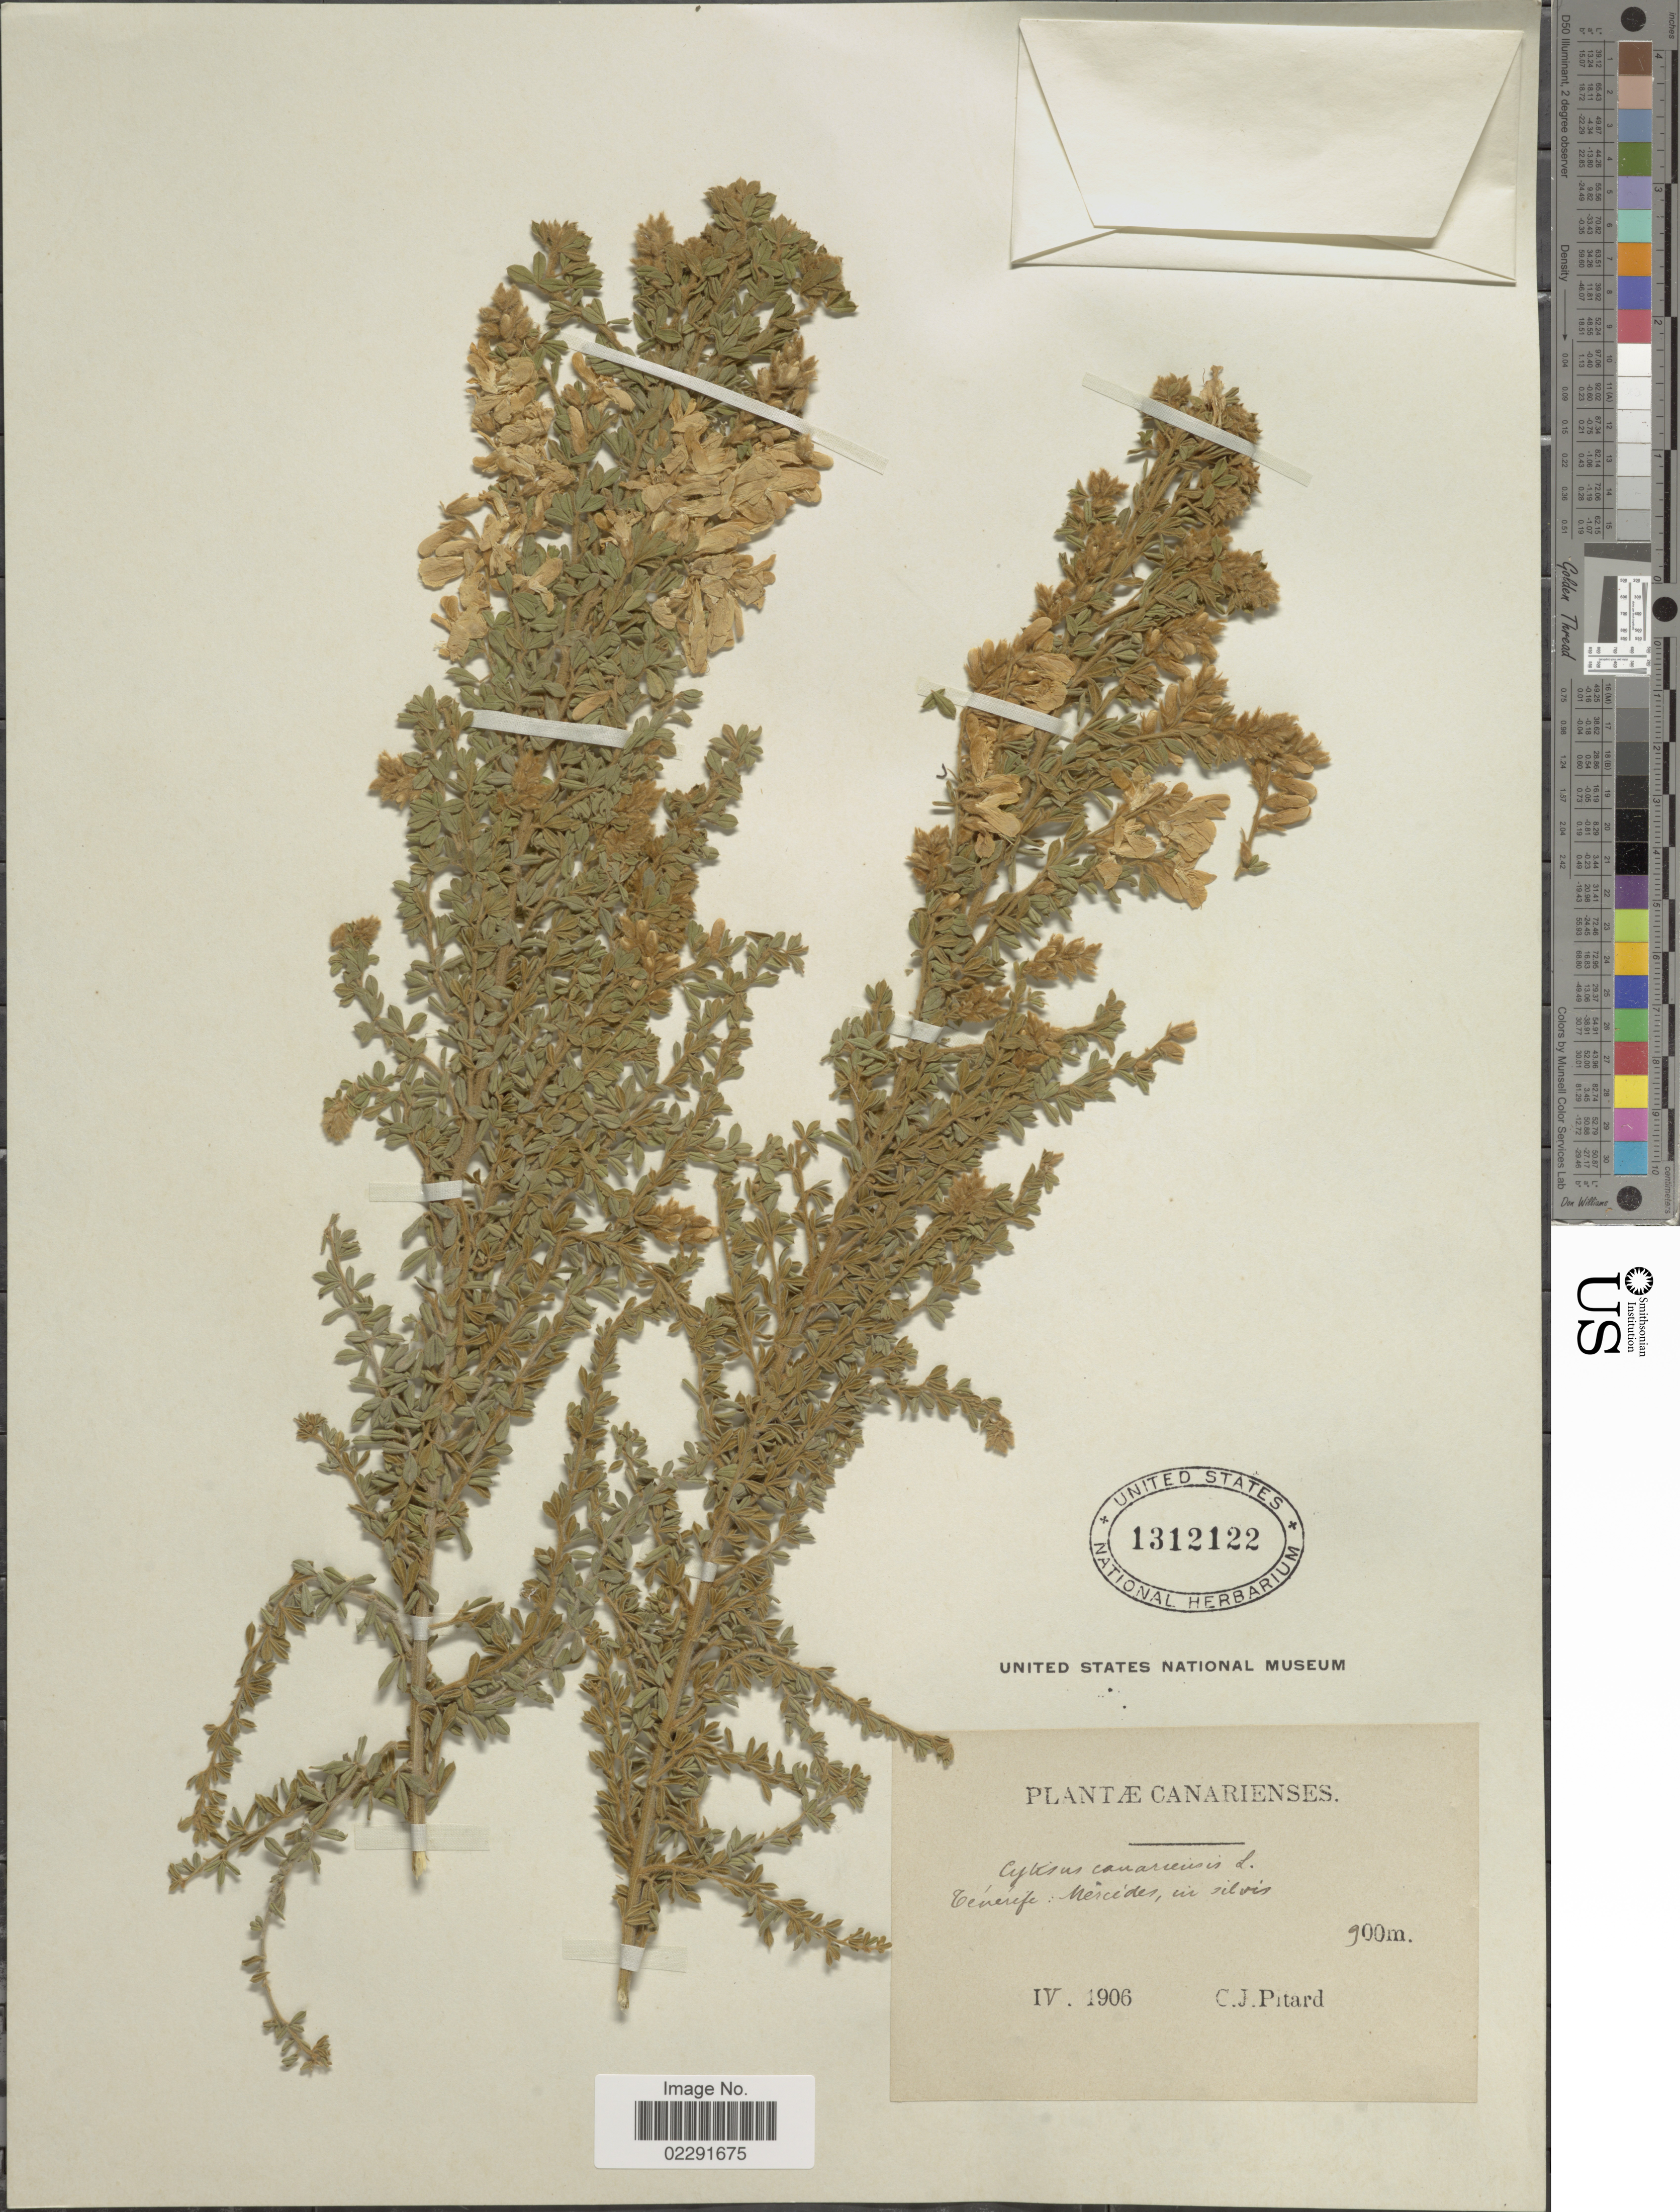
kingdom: Plantae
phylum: Tracheophyta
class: Magnoliopsida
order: Fabales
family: Fabaceae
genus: Genista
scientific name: Genista canariensis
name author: L.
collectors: C. Pitard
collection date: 1906-04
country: Spain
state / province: Canarias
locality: Tenerife: Mercedes, in silvis.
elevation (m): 900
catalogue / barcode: US 1312122